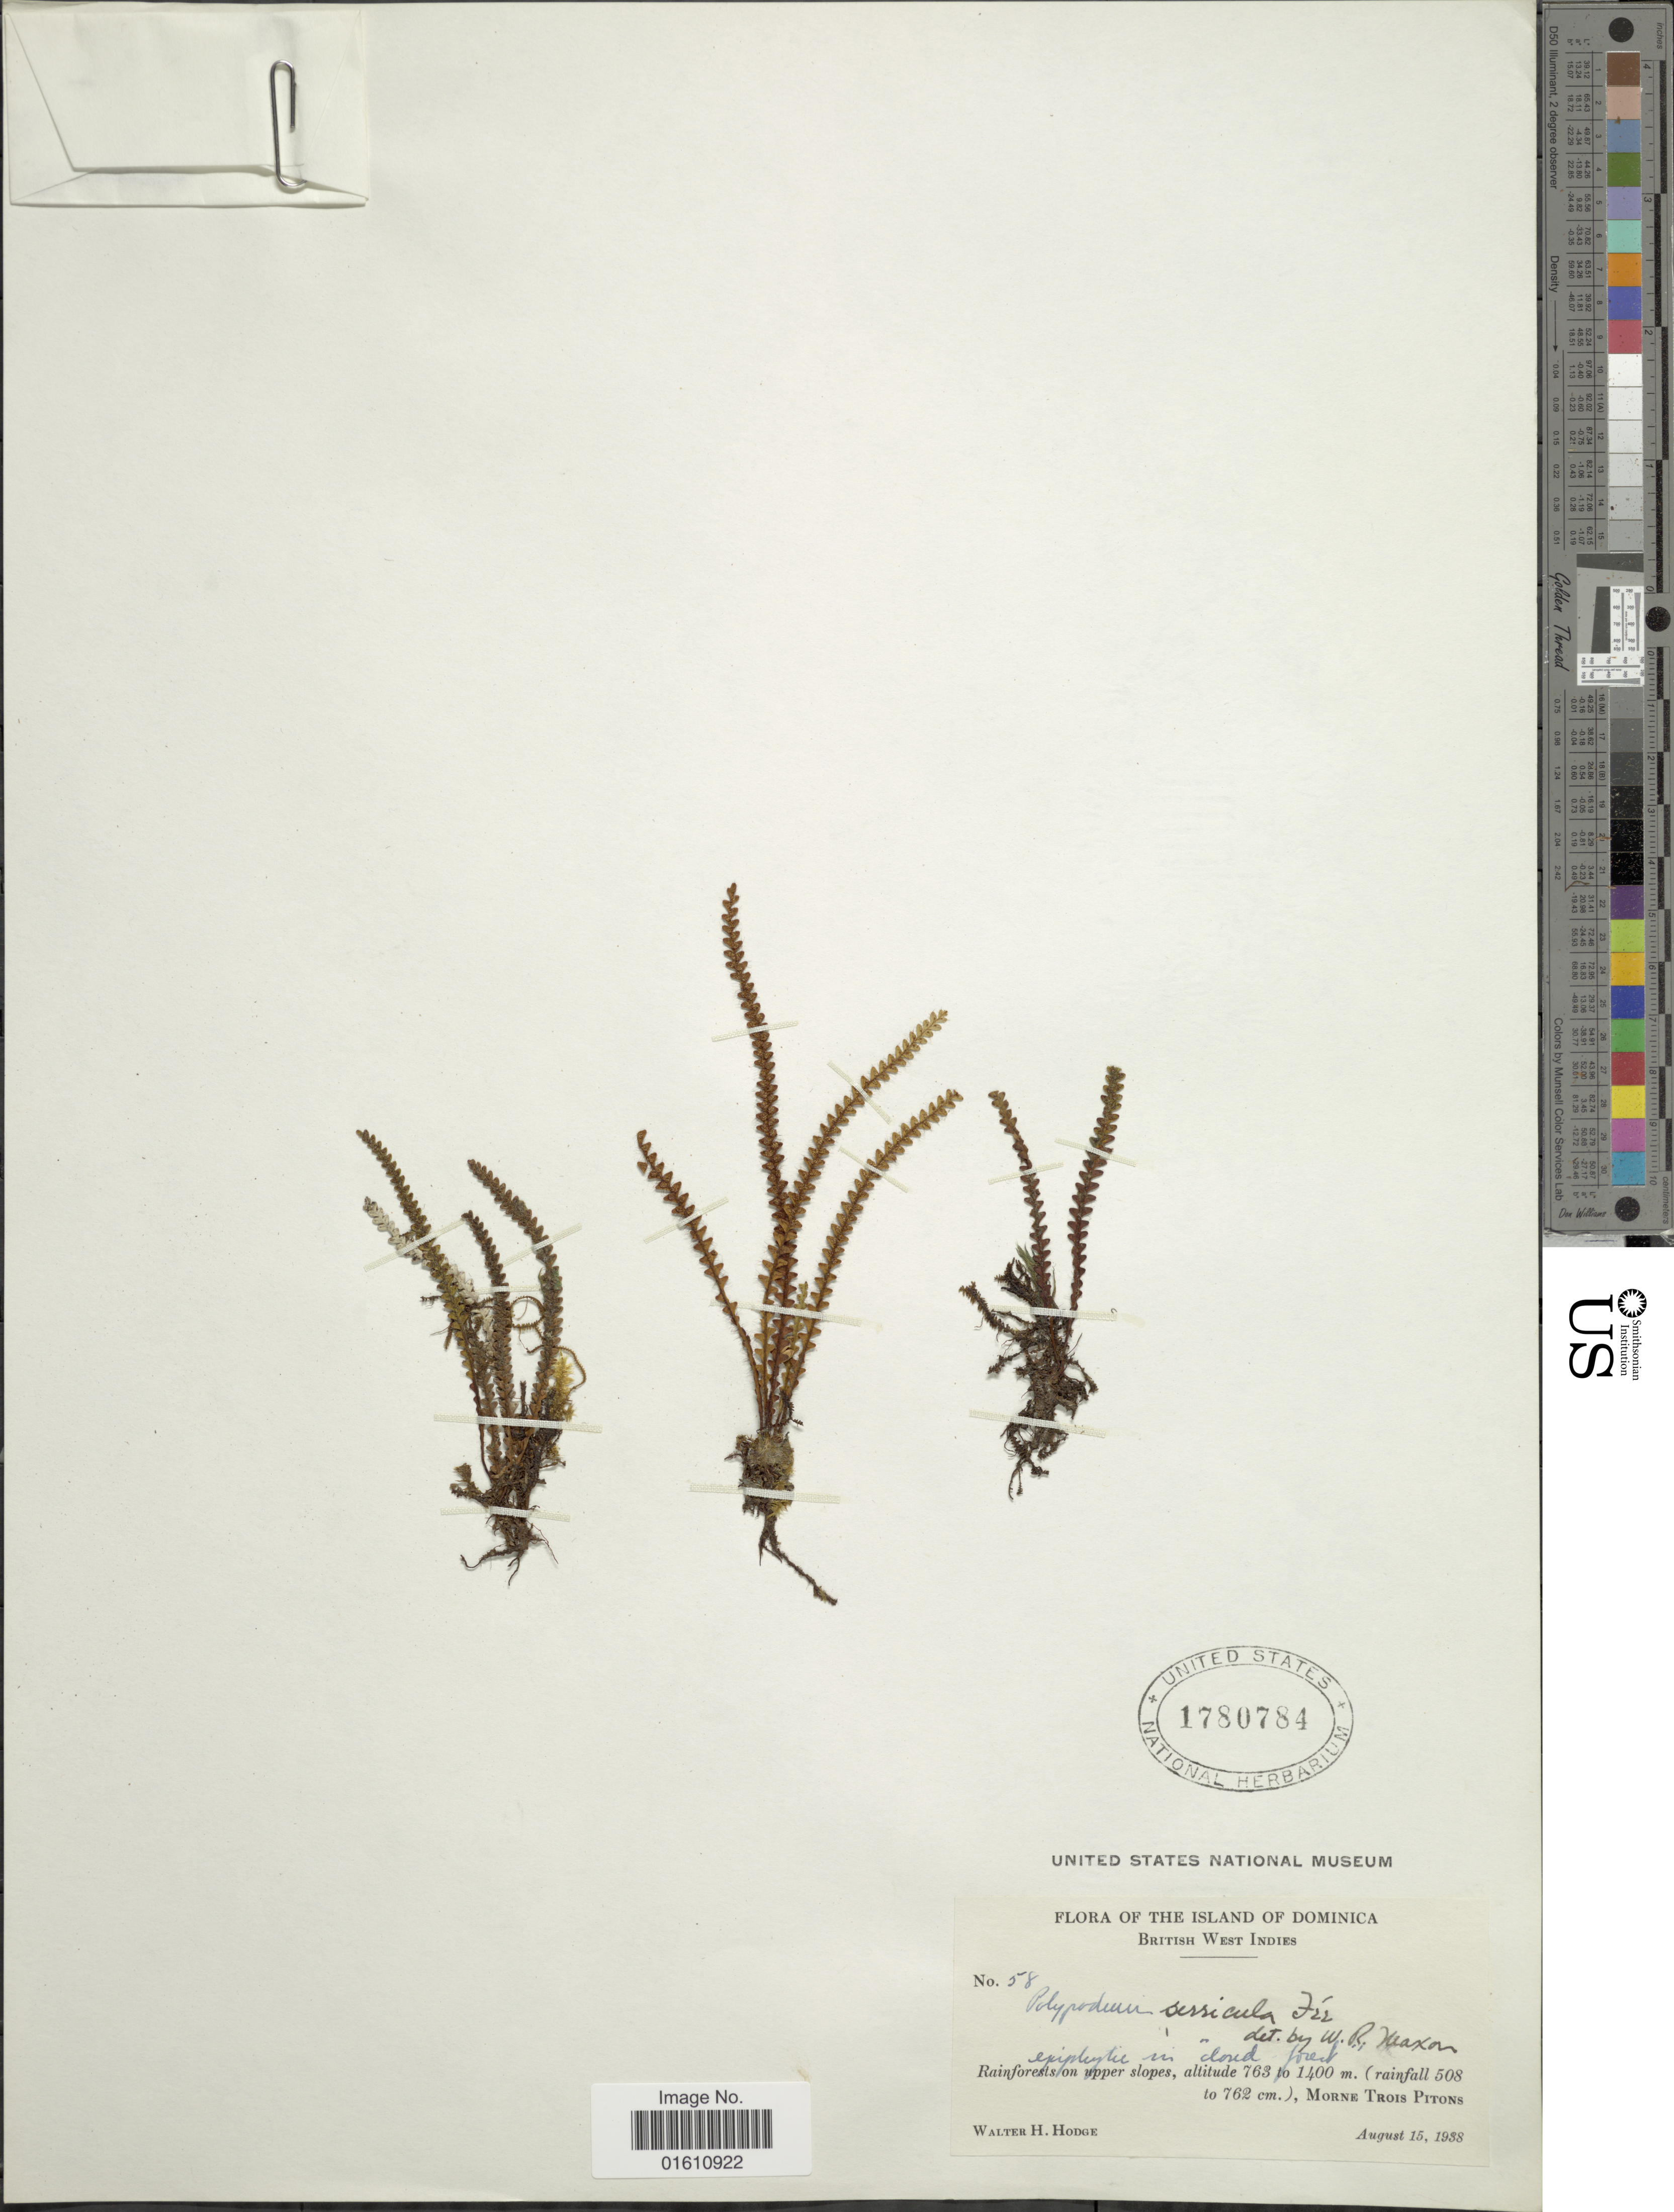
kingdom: Plantae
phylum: Tracheophyta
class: Polypodiopsida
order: Polypodiales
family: Polypodiaceae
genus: Moranopteris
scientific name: Moranopteris serricula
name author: (Fée) R. Y. Hirai & J. Prado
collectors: W. Hodge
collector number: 58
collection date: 1938-08-15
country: Dominica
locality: Island of Dominica, British West Indies, rainforests on upper slopes, Morne Trois Pitons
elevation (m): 763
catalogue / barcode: US 1780784